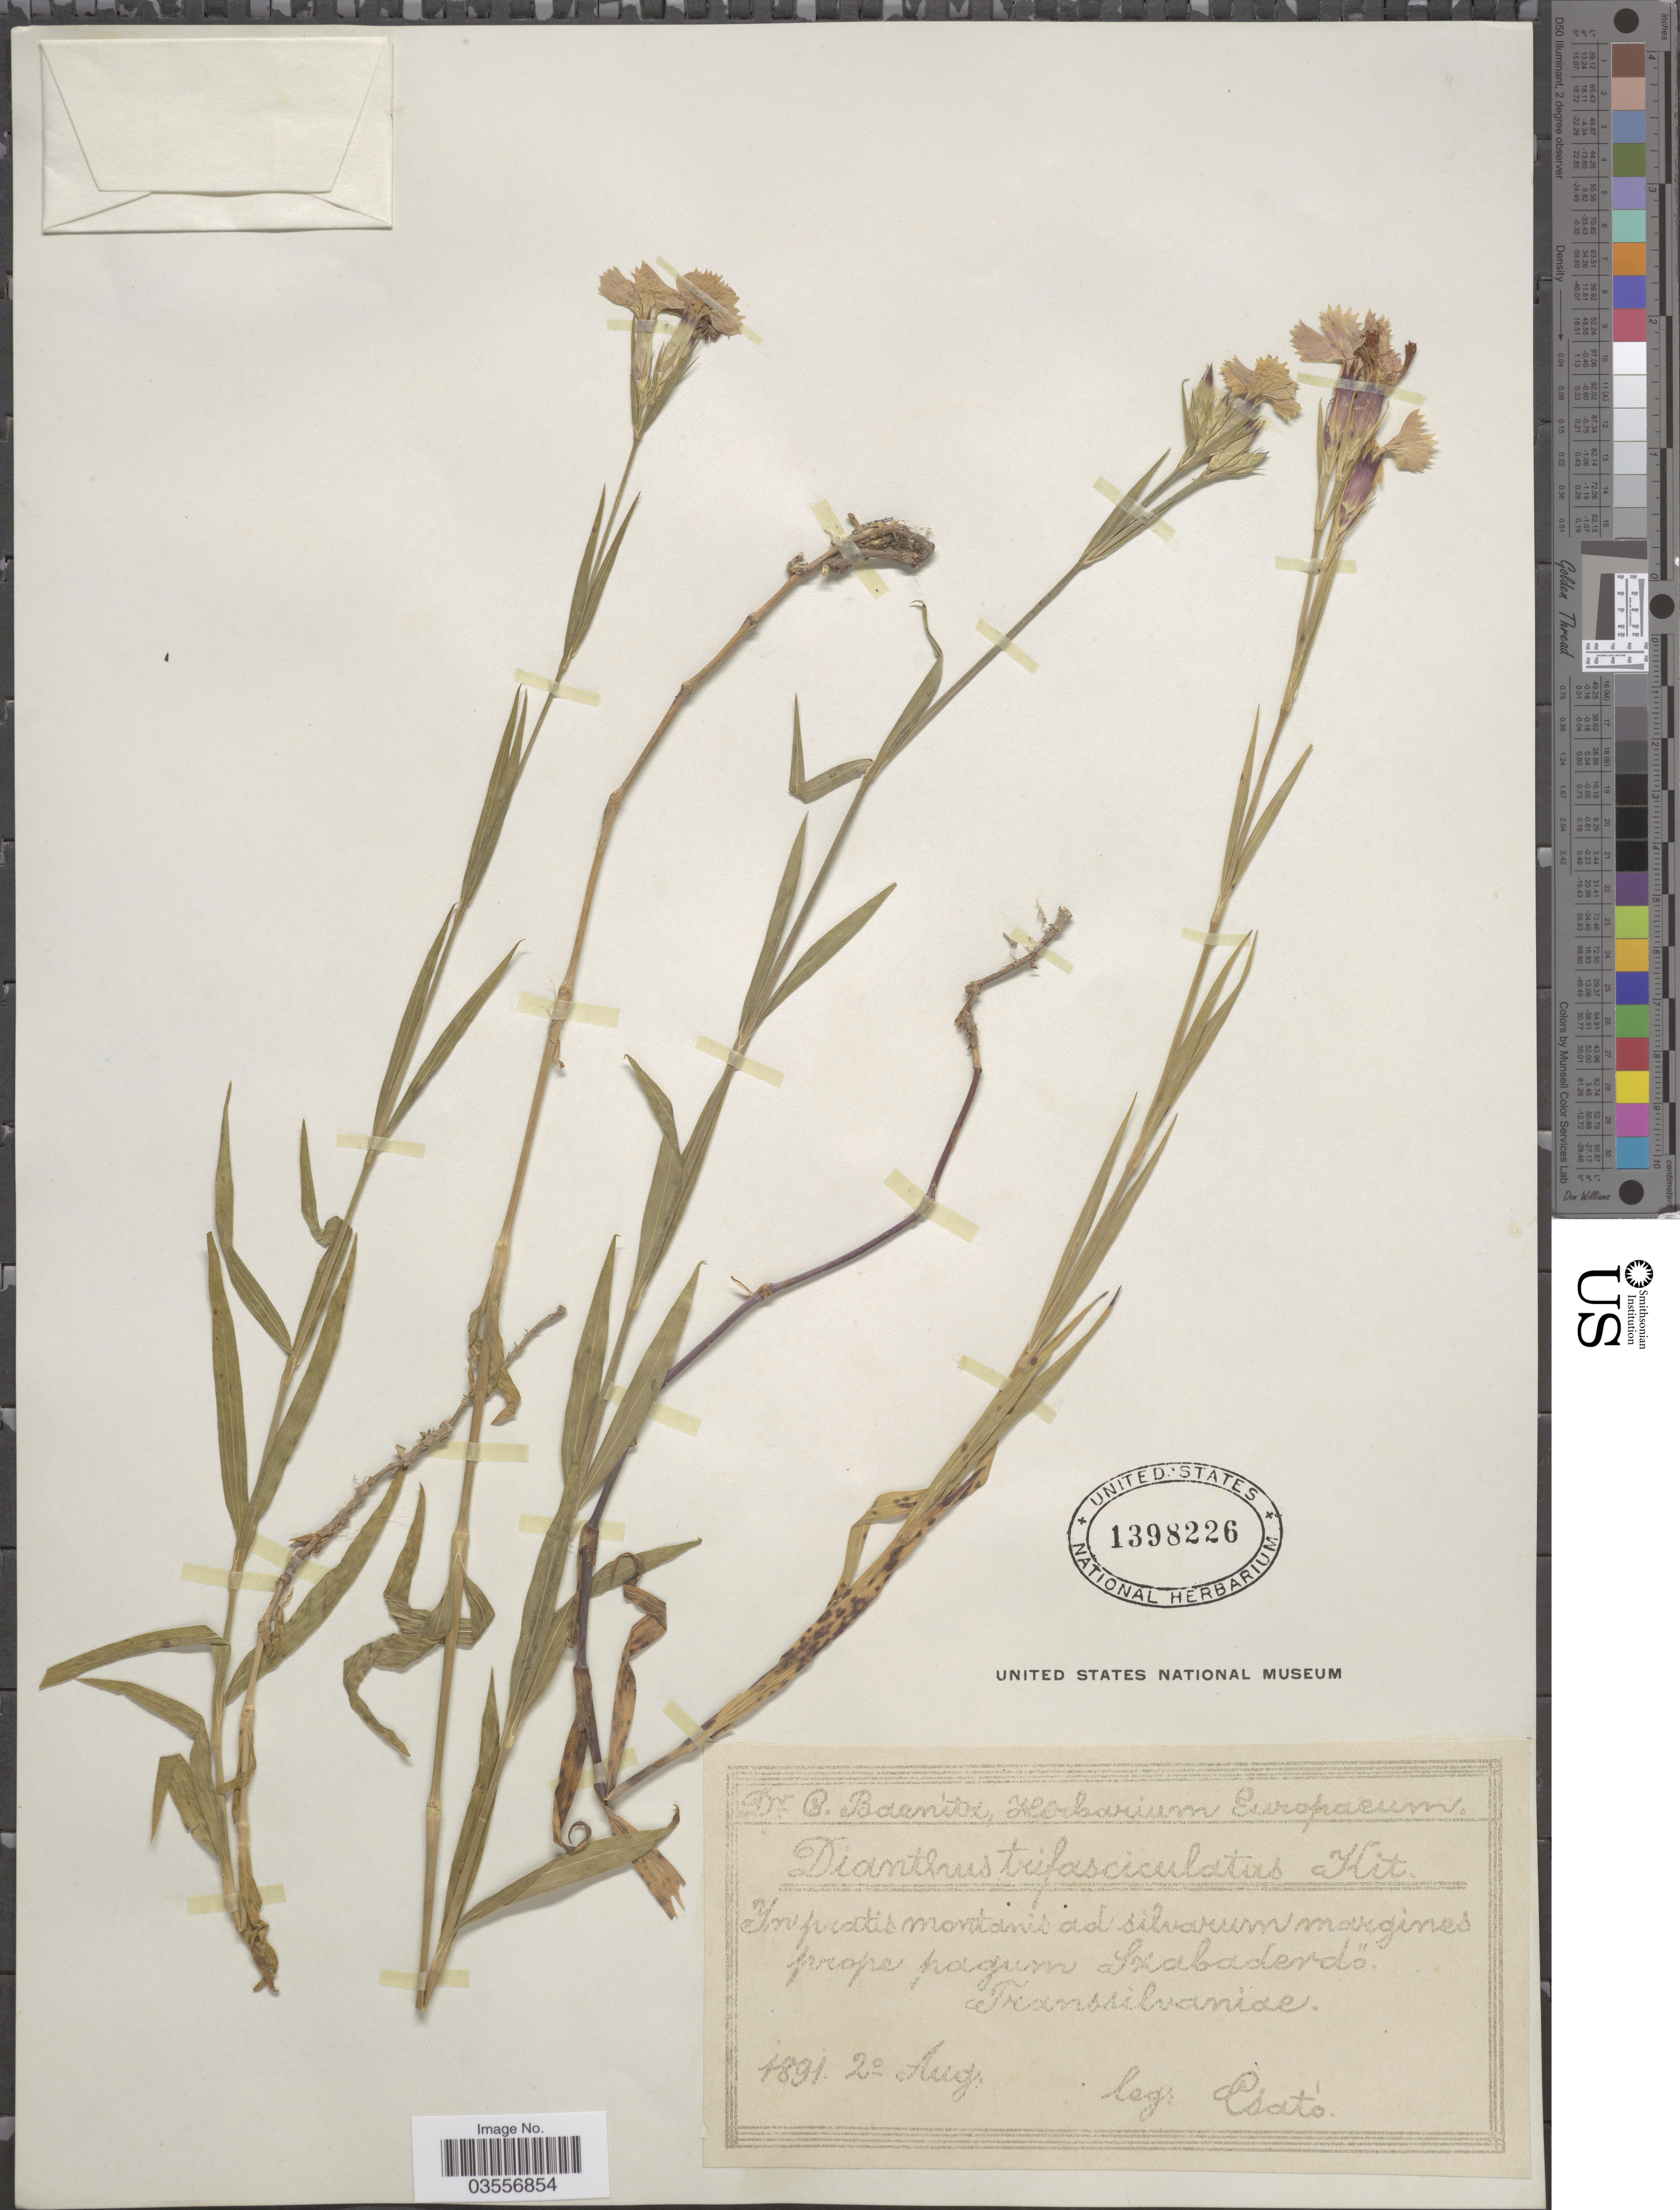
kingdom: Plantae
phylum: Tracheophyta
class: Magnoliopsida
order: Caryophyllales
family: Caryophyllaceae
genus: Dianthus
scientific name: Dianthus trifasciculatus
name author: Kit.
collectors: Csató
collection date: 1891-08-02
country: Romania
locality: In pratis montanis ad silvarum margines prope pagum Szabaderdö Transsilvaniae.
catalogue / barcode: US 1398226